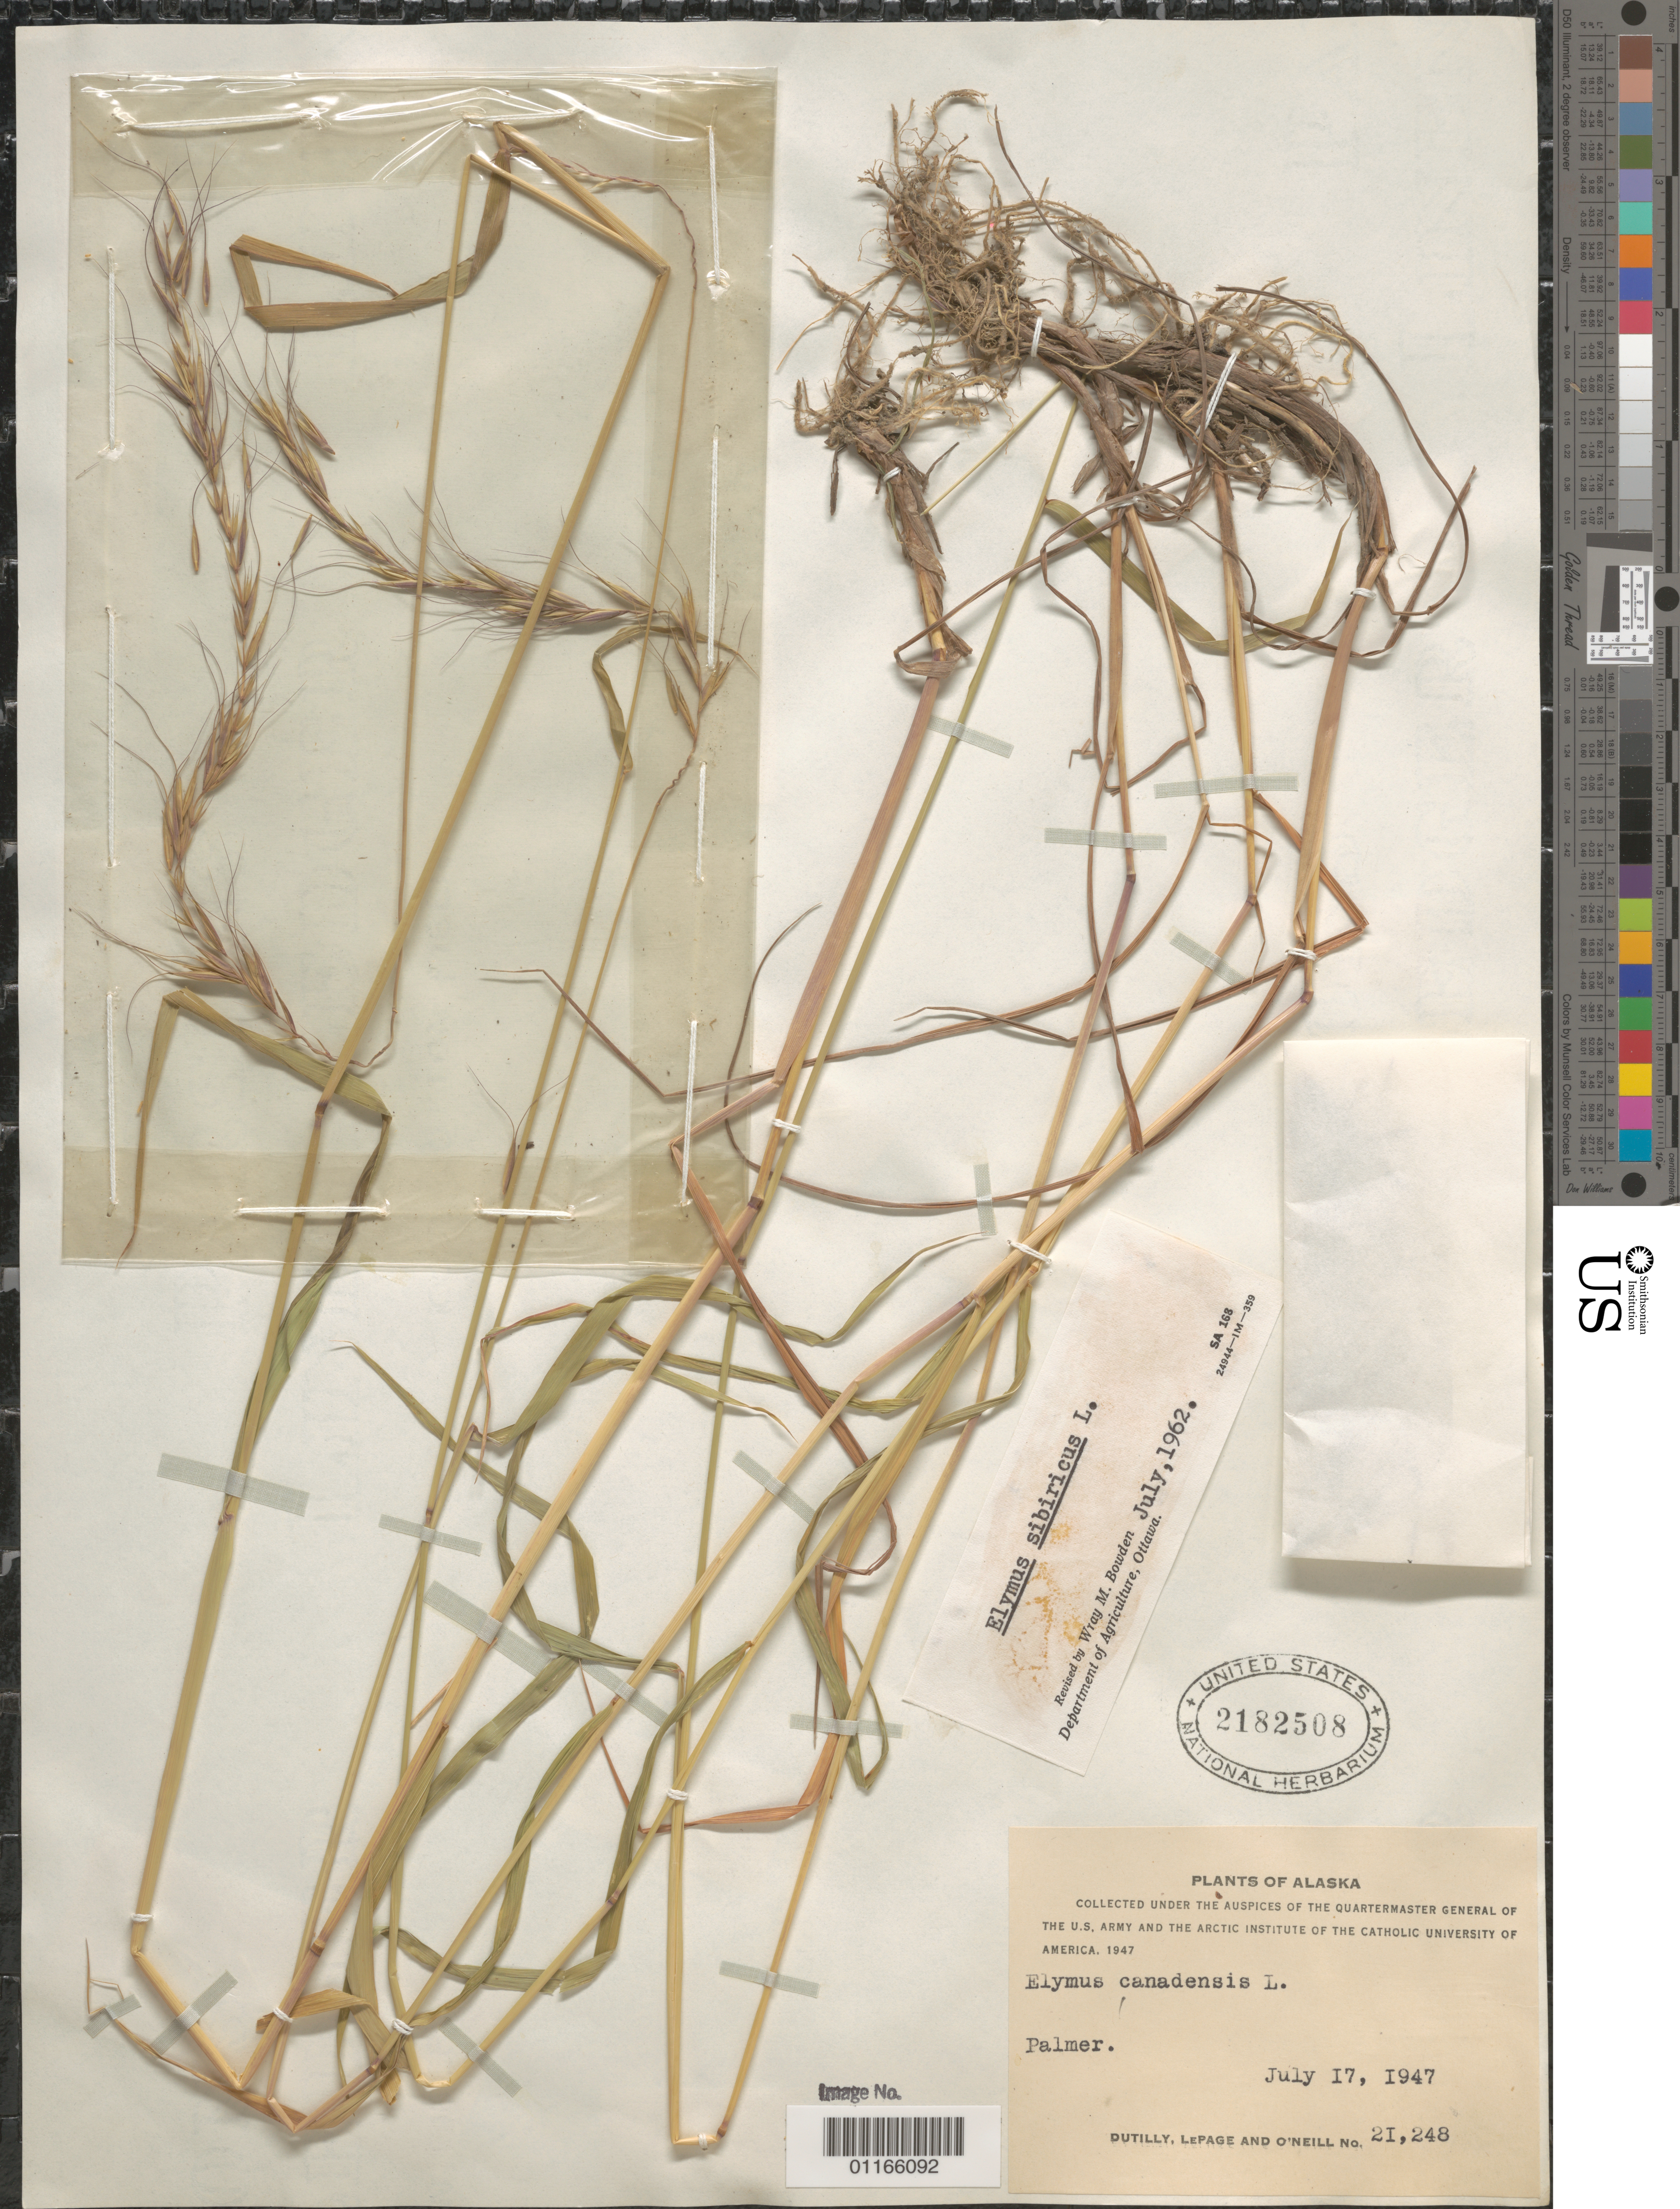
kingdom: Plantae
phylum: Tracheophyta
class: Liliopsida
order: Poales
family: Poaceae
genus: Elymus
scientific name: Elymus sibiricus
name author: L.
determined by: Bowden, W. M.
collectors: -. Dutilly, -. LePage & -. O'Neill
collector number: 21248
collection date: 1947-07-17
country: United States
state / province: Alaska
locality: Palmer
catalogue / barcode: US 2182508